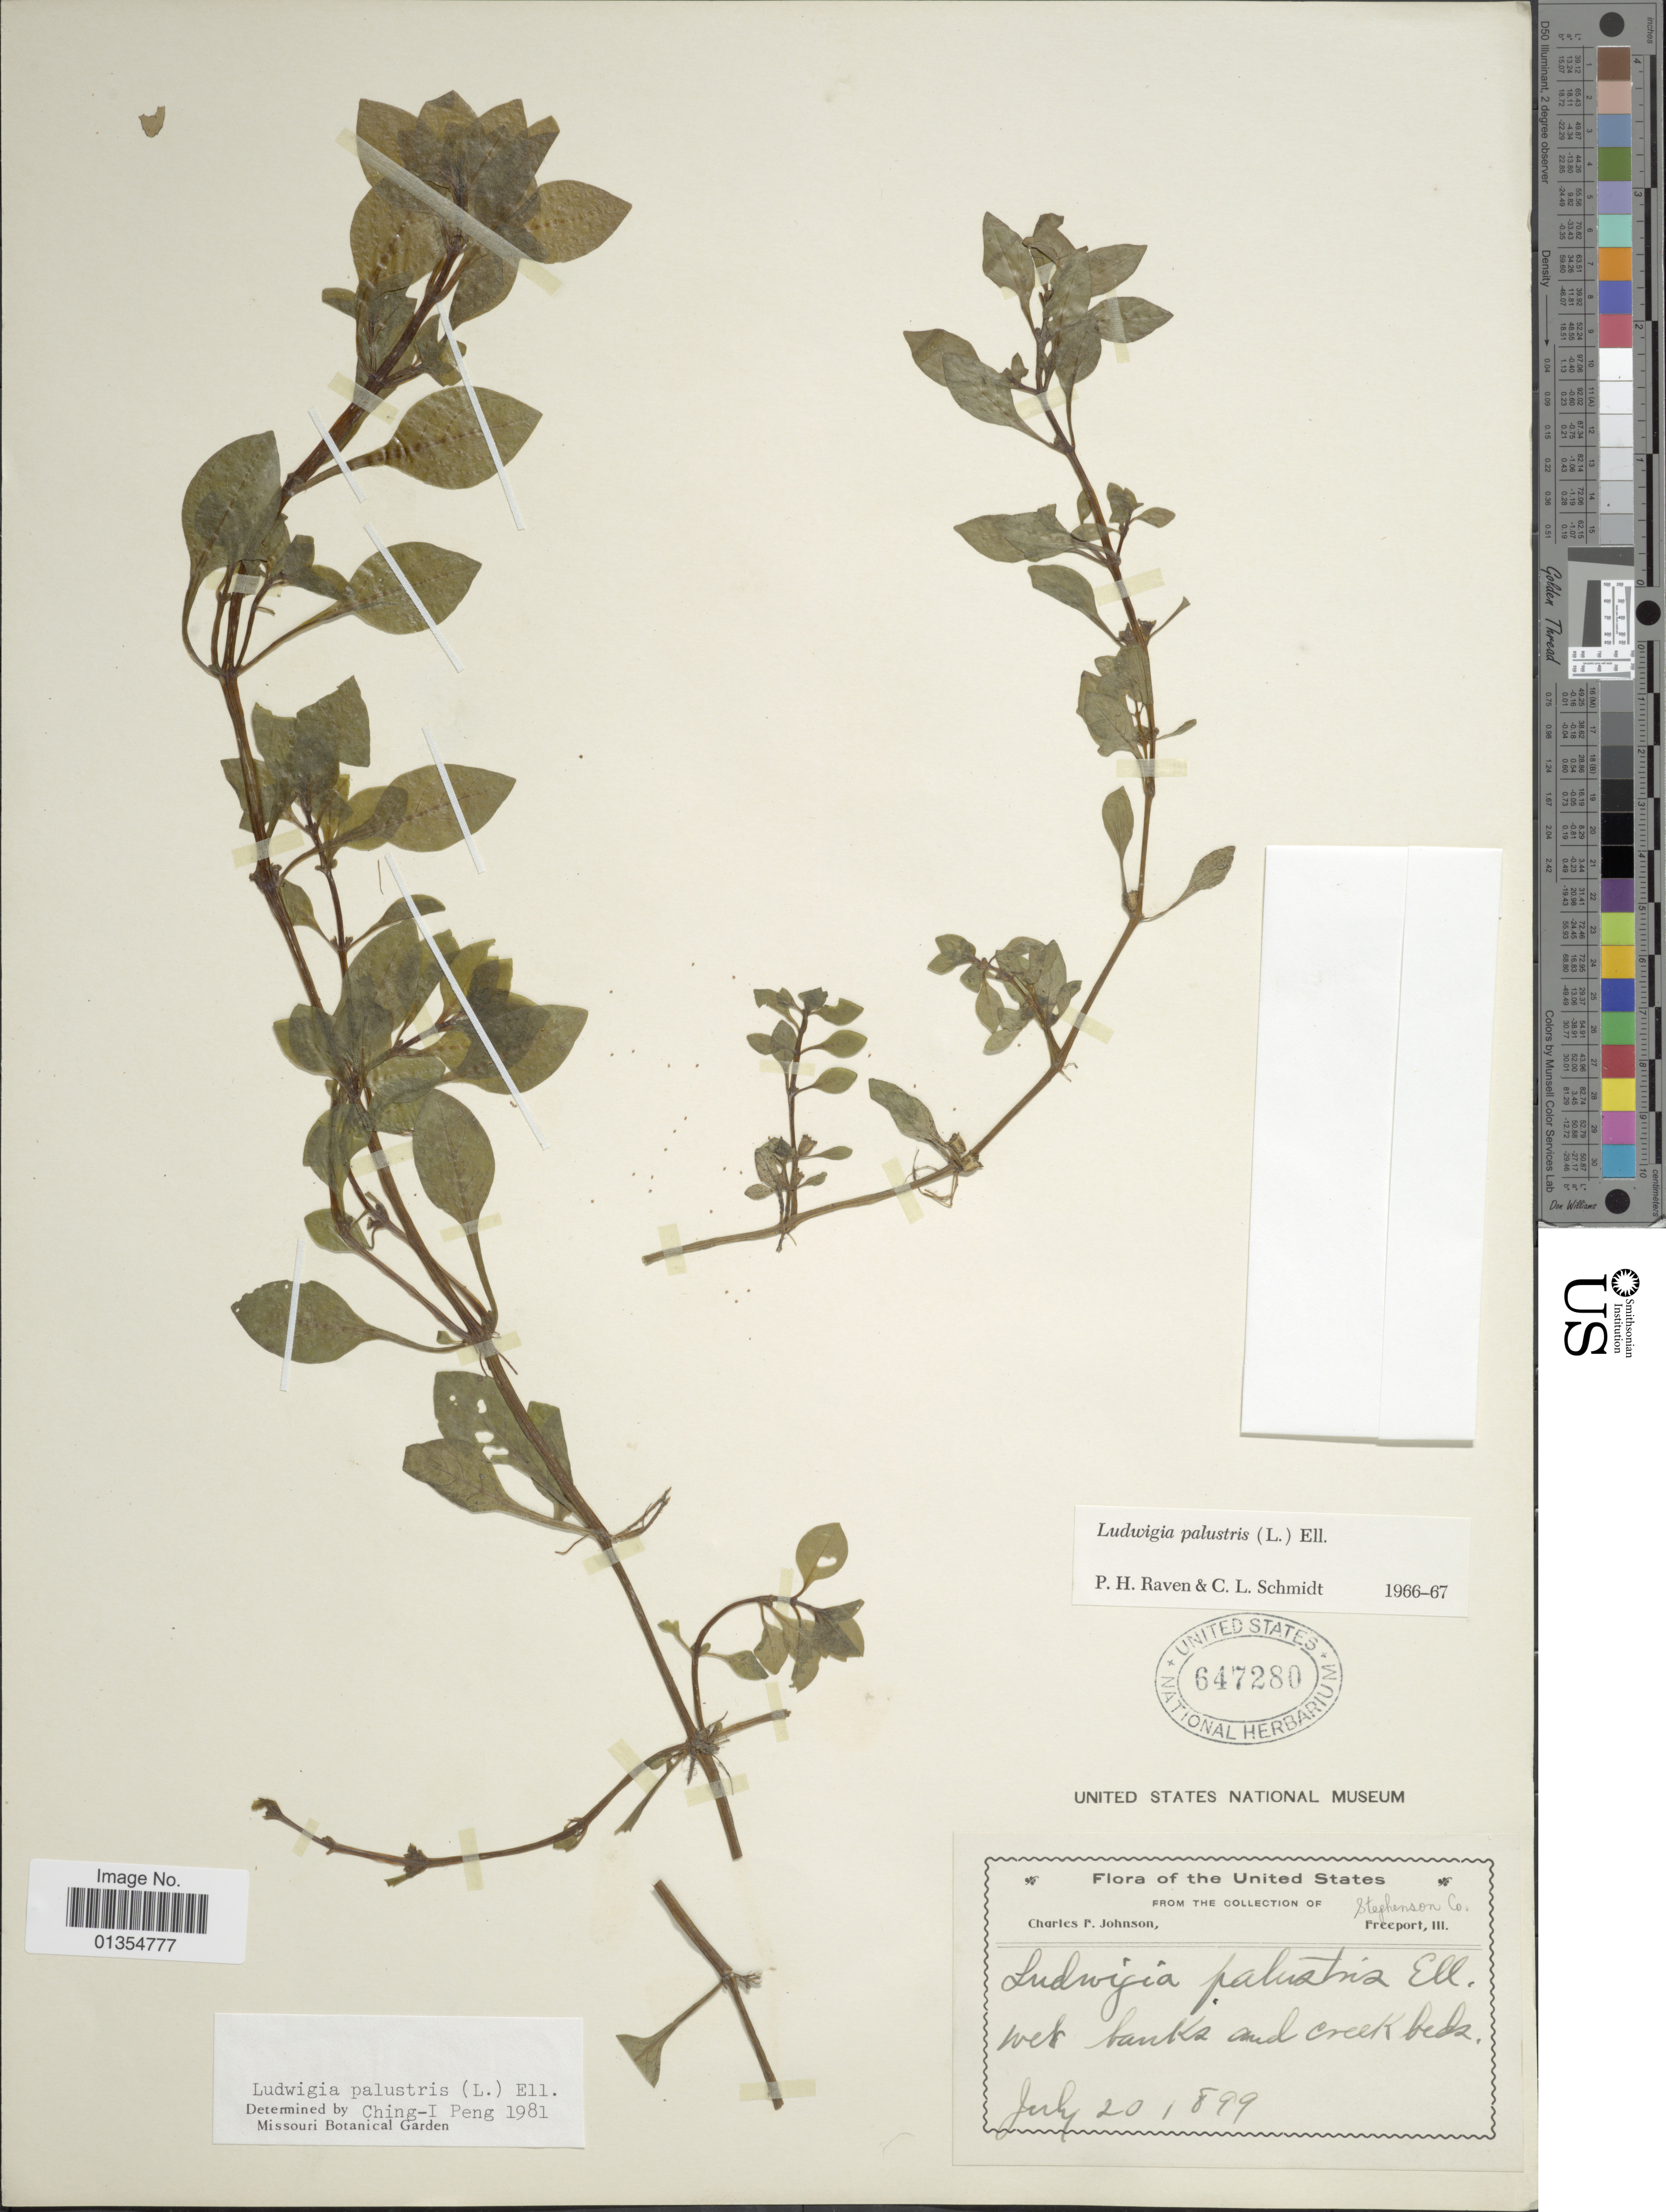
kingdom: Plantae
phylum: Tracheophyta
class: Magnoliopsida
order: Myrtales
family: Onagraceae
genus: Ludwigia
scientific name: Ludwigia palustris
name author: (L.) Elliott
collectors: C. F. Johnson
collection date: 1899-07-20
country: United States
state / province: Illinois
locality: Stephenson Co, Freeport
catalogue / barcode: US 647280